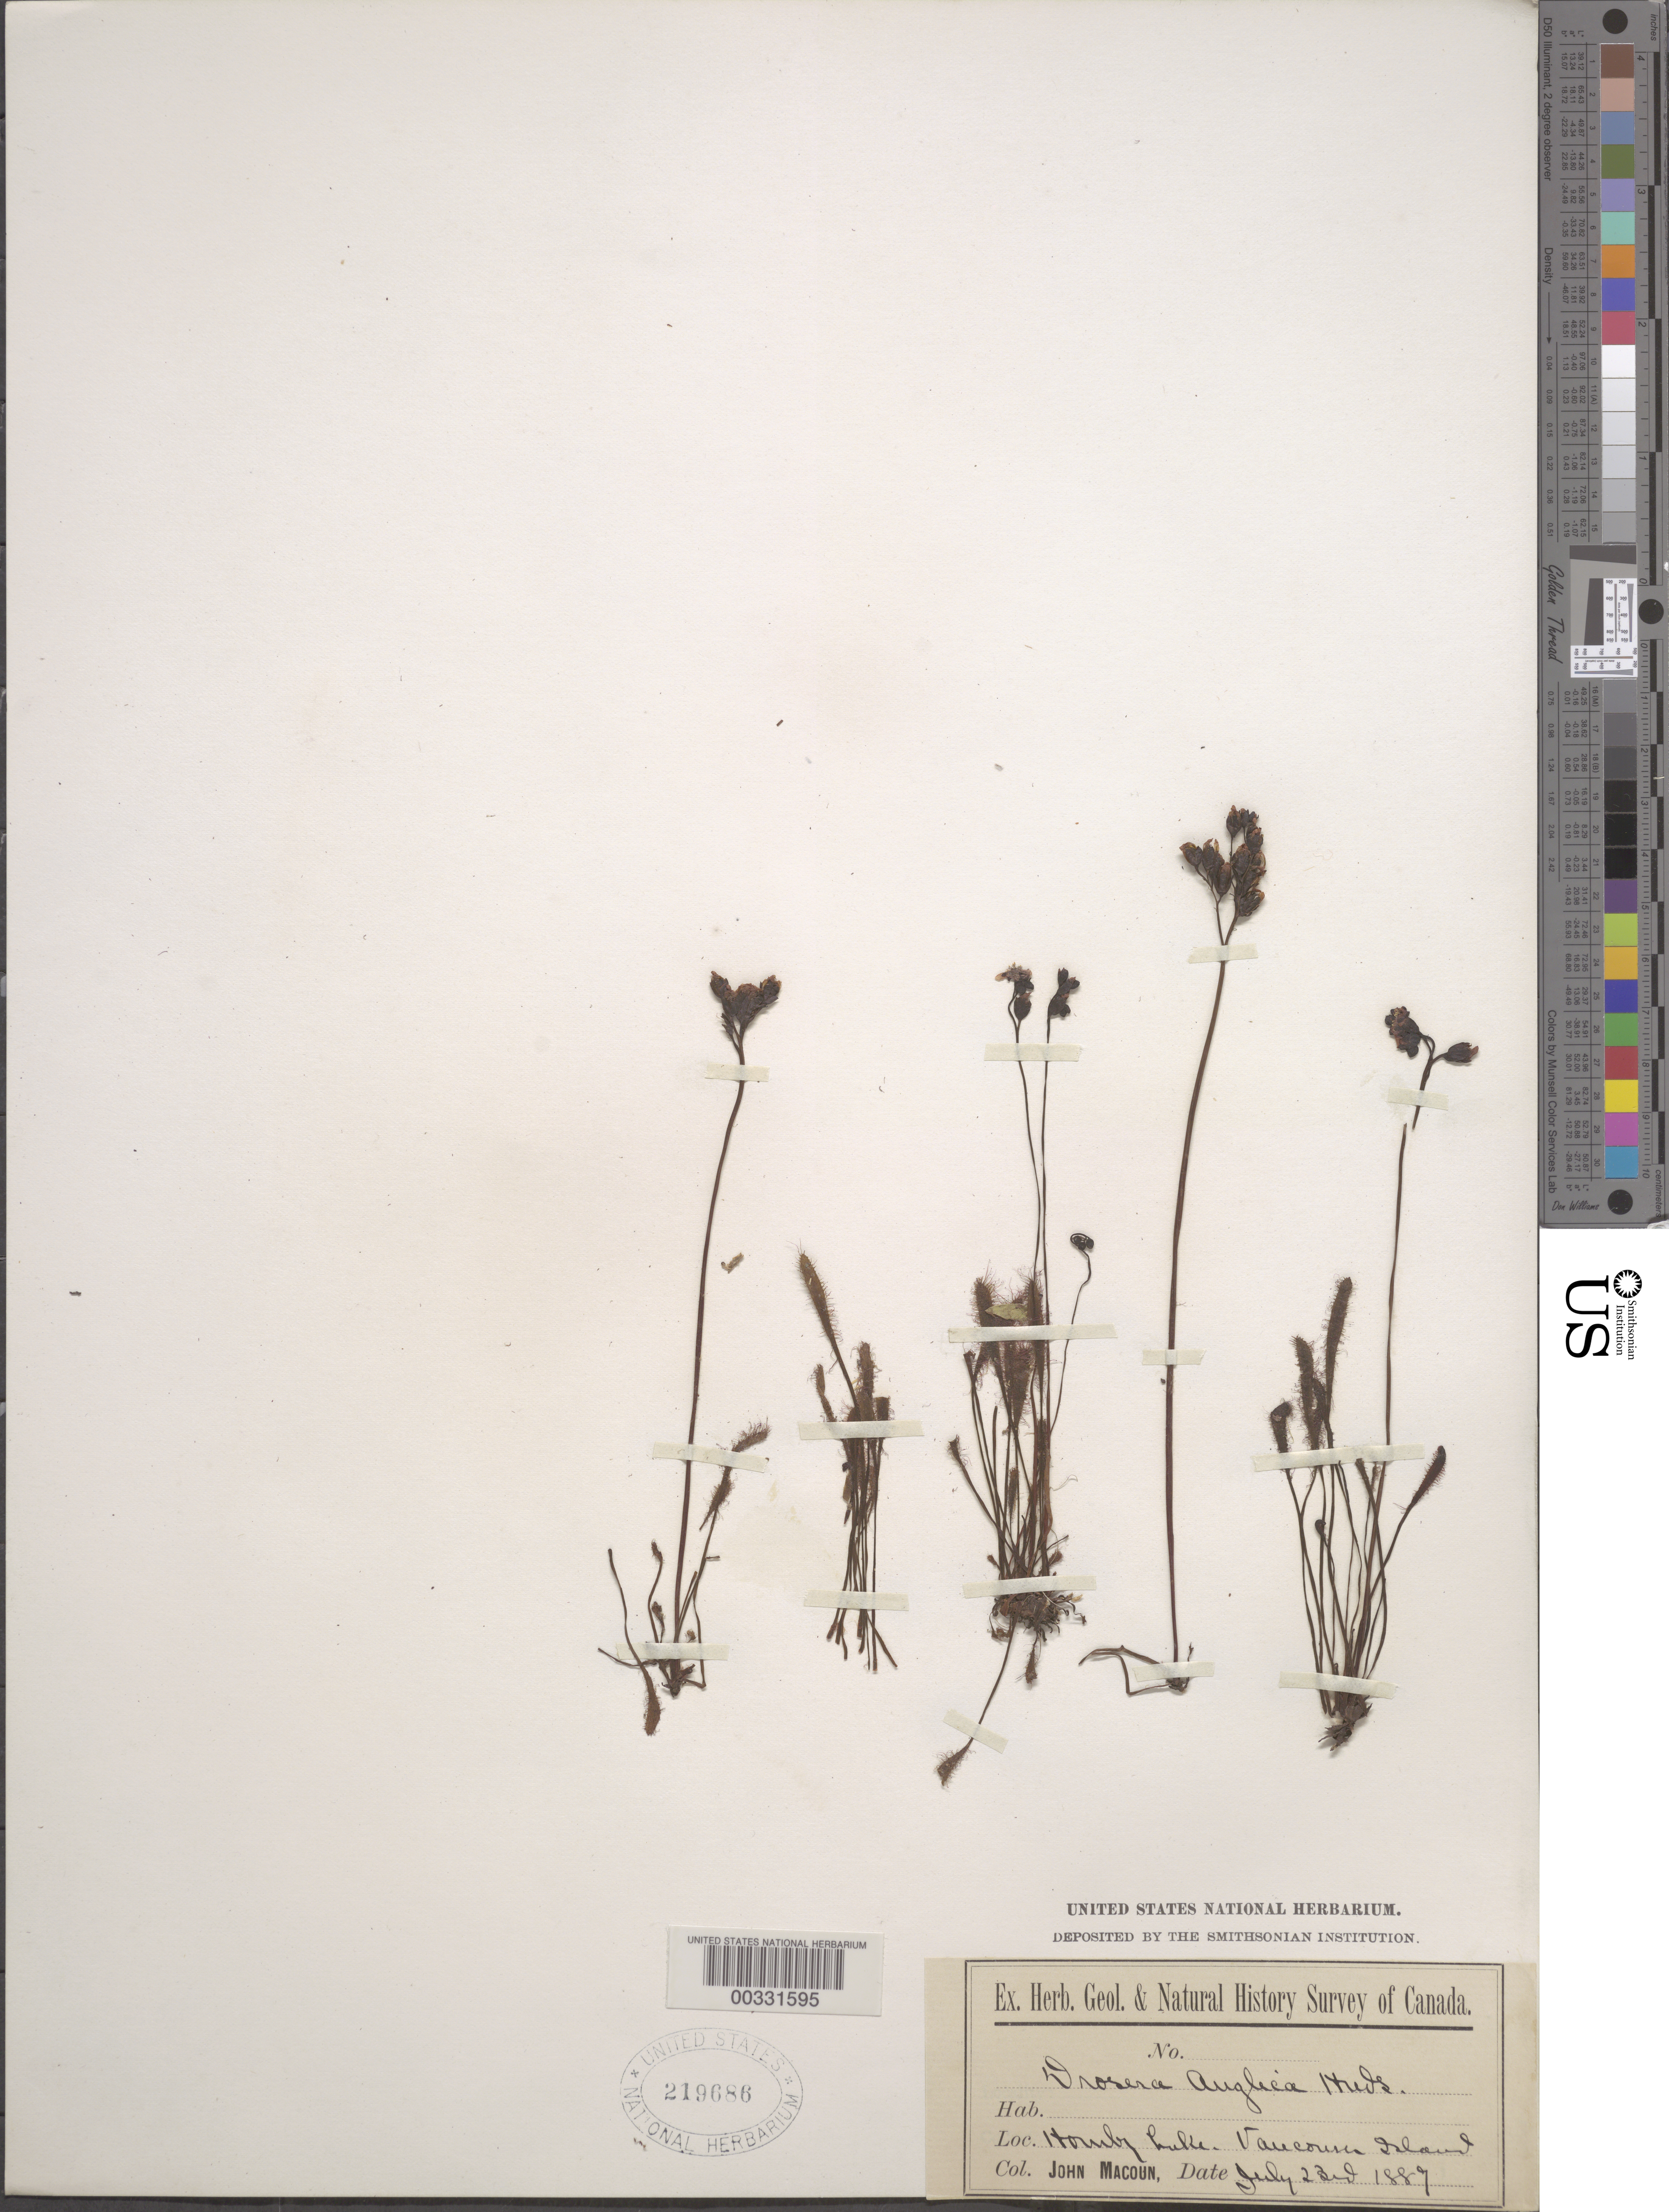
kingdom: Plantae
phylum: Tracheophyta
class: Magnoliopsida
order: Caryophyllales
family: Droseraceae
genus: Drosera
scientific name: Drosera anglica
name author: Huds.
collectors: J. Macoun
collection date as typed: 23 Jul 1889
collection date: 1889-07-23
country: Canada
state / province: British Columbia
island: Vancouver Island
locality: Howly lake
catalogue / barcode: US 219686